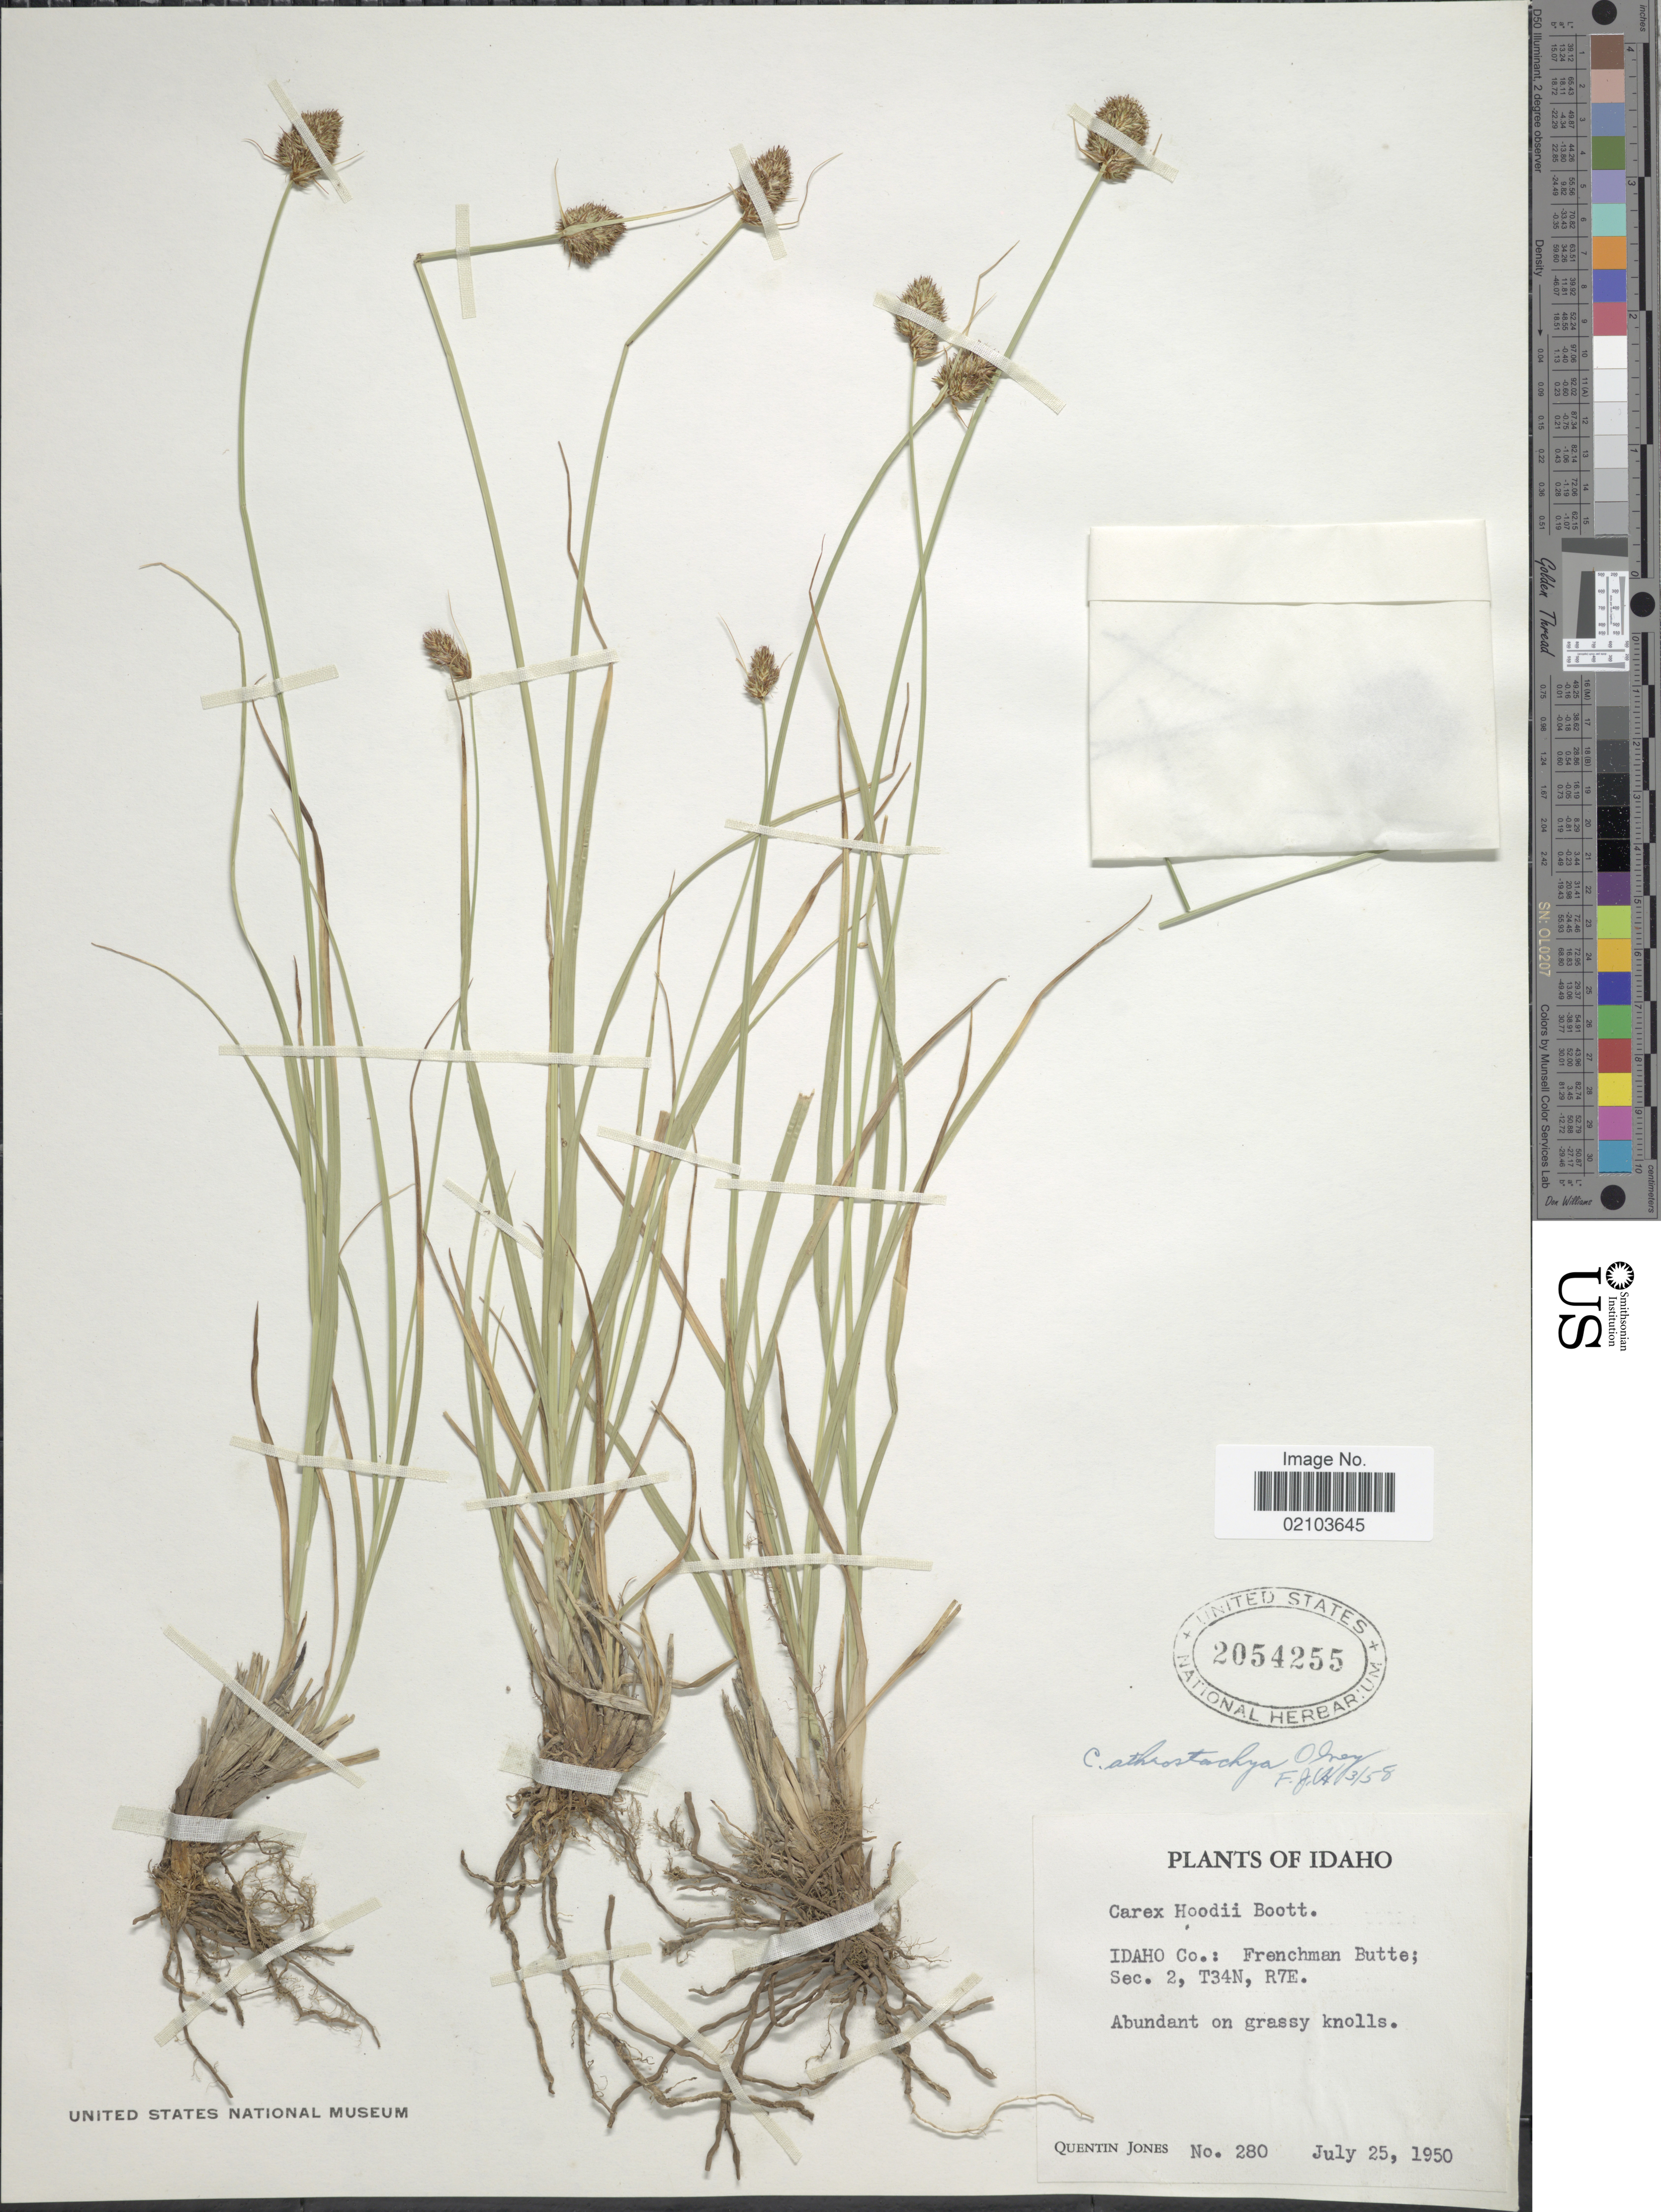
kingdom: Plantae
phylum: Tracheophyta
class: Liliopsida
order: Poales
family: Cyperaceae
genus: Carex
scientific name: Carex athrostachya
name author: Olney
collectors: Q. Jones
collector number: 280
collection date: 1950-07-25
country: United States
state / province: Idaho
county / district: Idaho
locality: Frenchman Butte; Sec. 2, T34N, R7E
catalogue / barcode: US 2054255